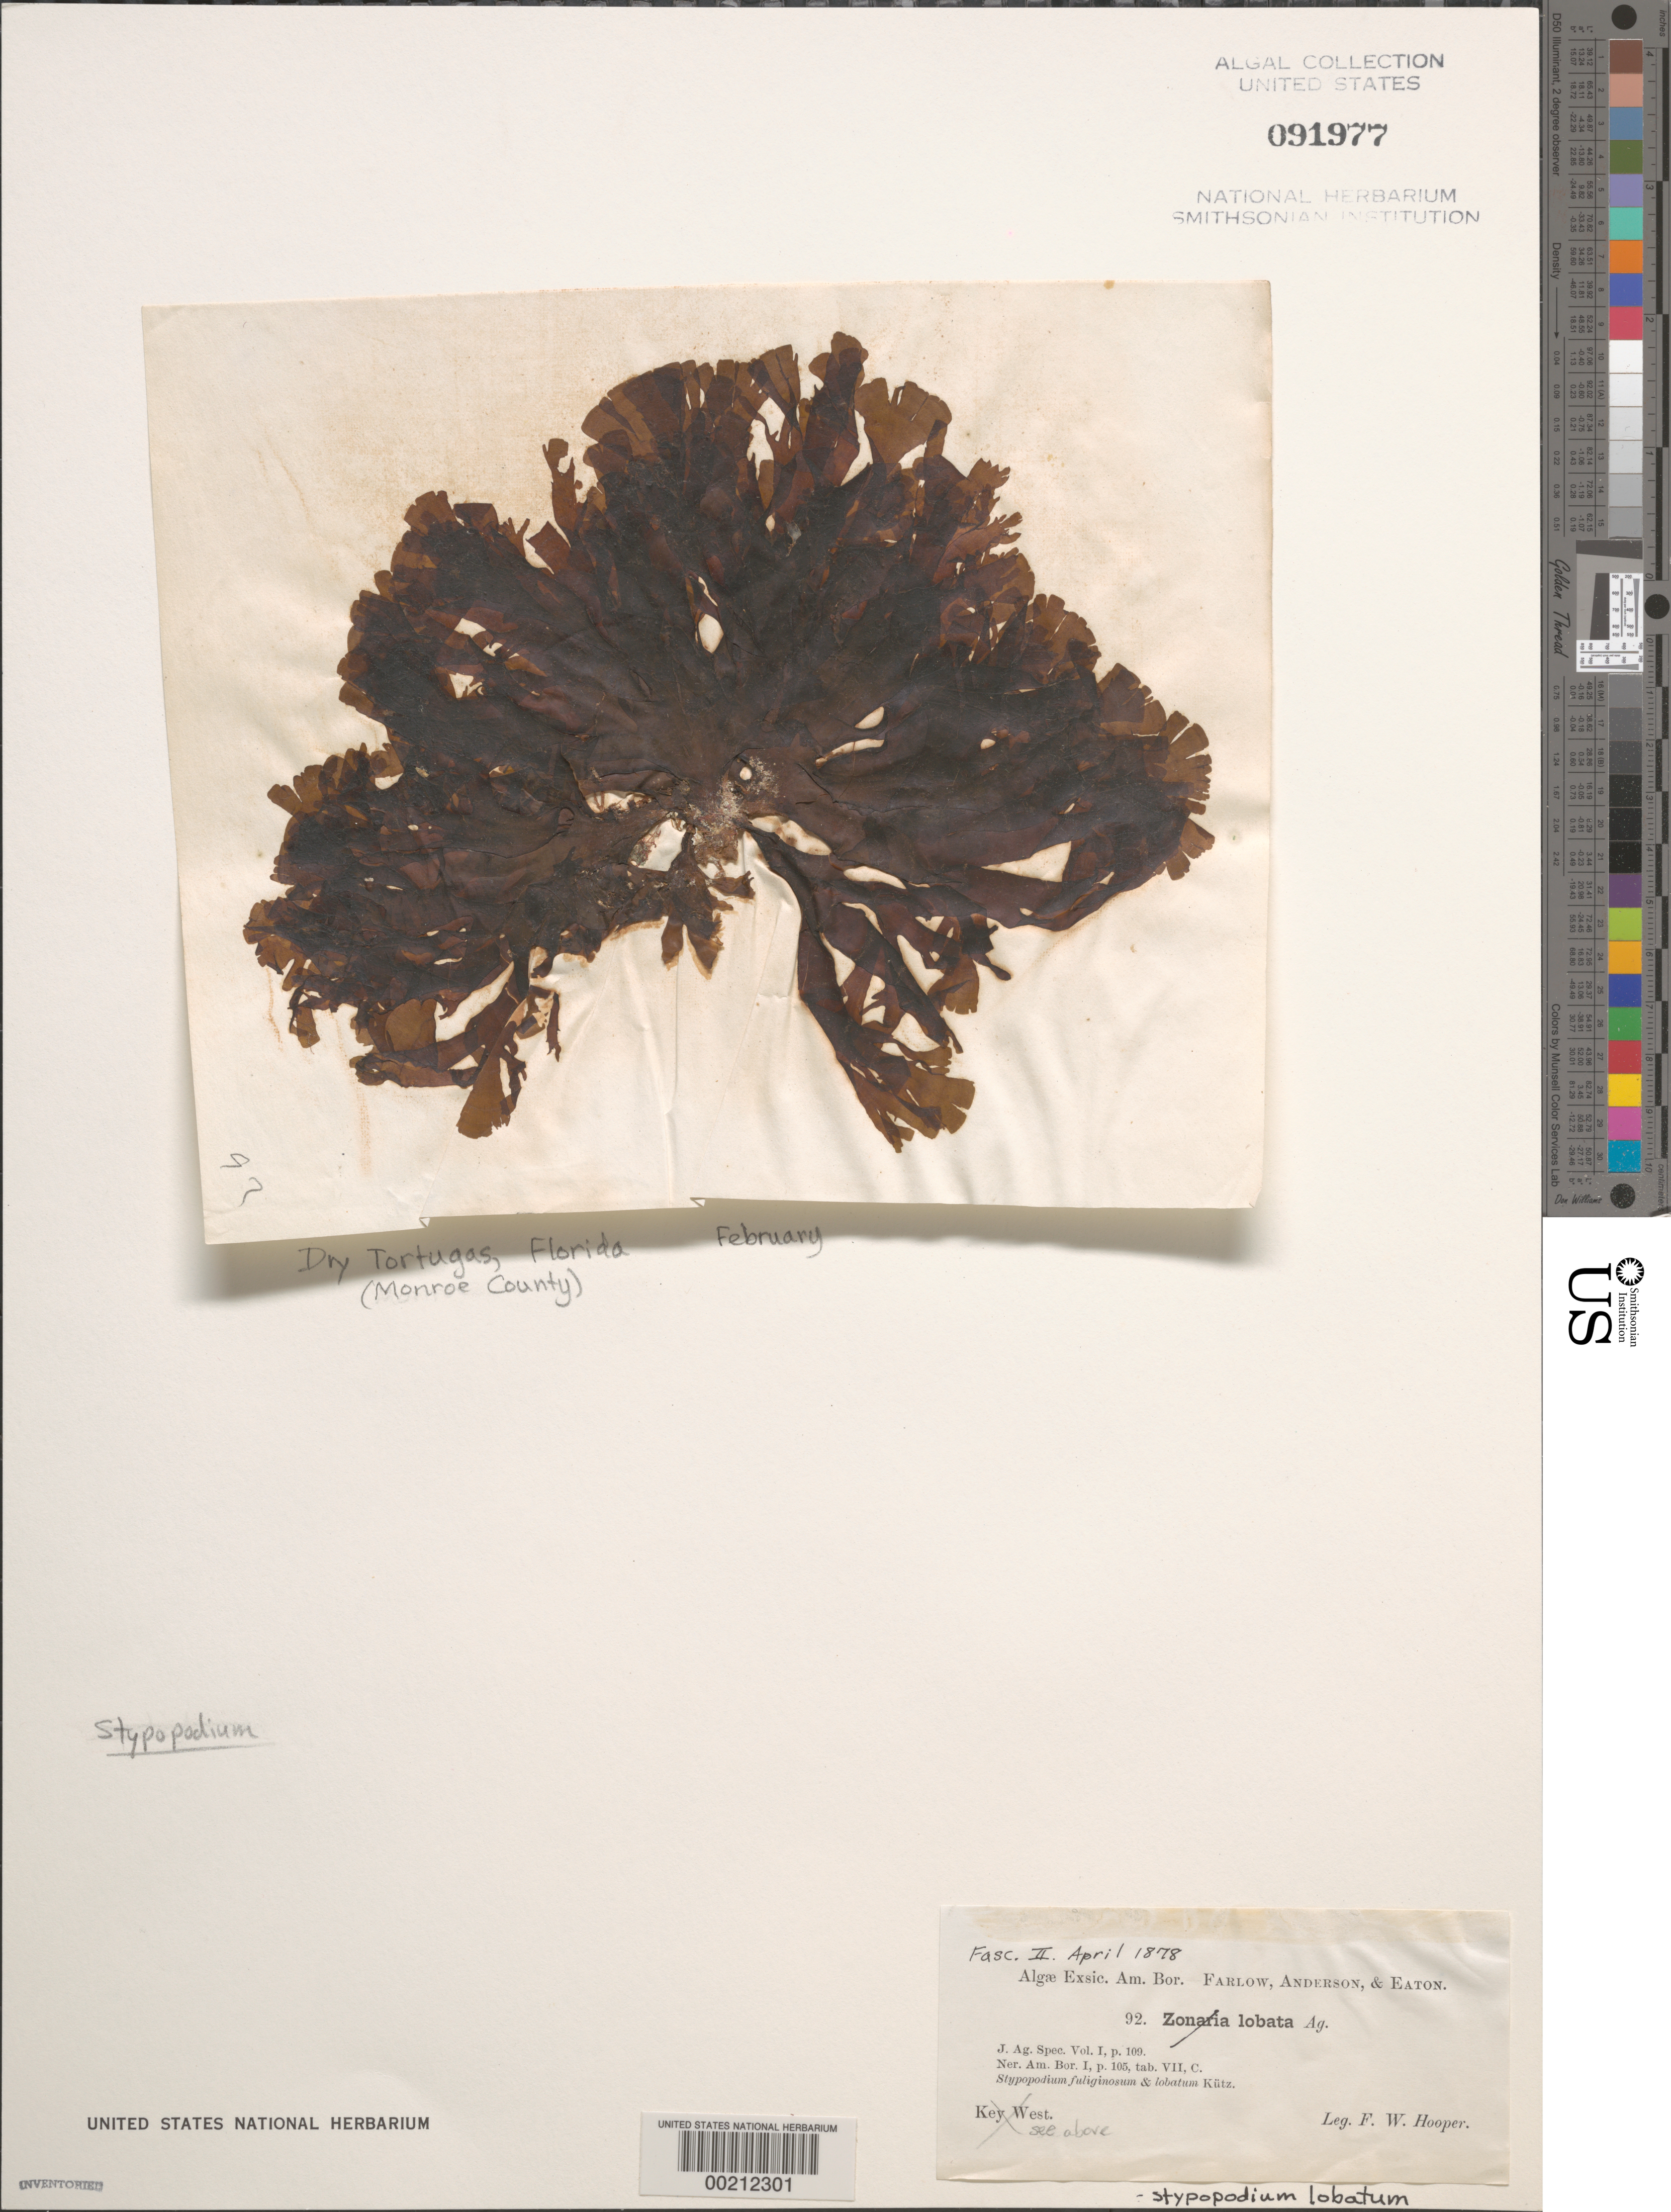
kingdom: Chromista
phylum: Ochrophyta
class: Phaeophyceae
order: Dictyotales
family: Dictyotaceae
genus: Stypopodium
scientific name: Stypopodium zonale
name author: (J.V.Lamouroux) Papenf.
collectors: F. Hooper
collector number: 92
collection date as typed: Feb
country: United States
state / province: Florida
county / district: Monroe County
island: Dry Tortugas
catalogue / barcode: US 91977